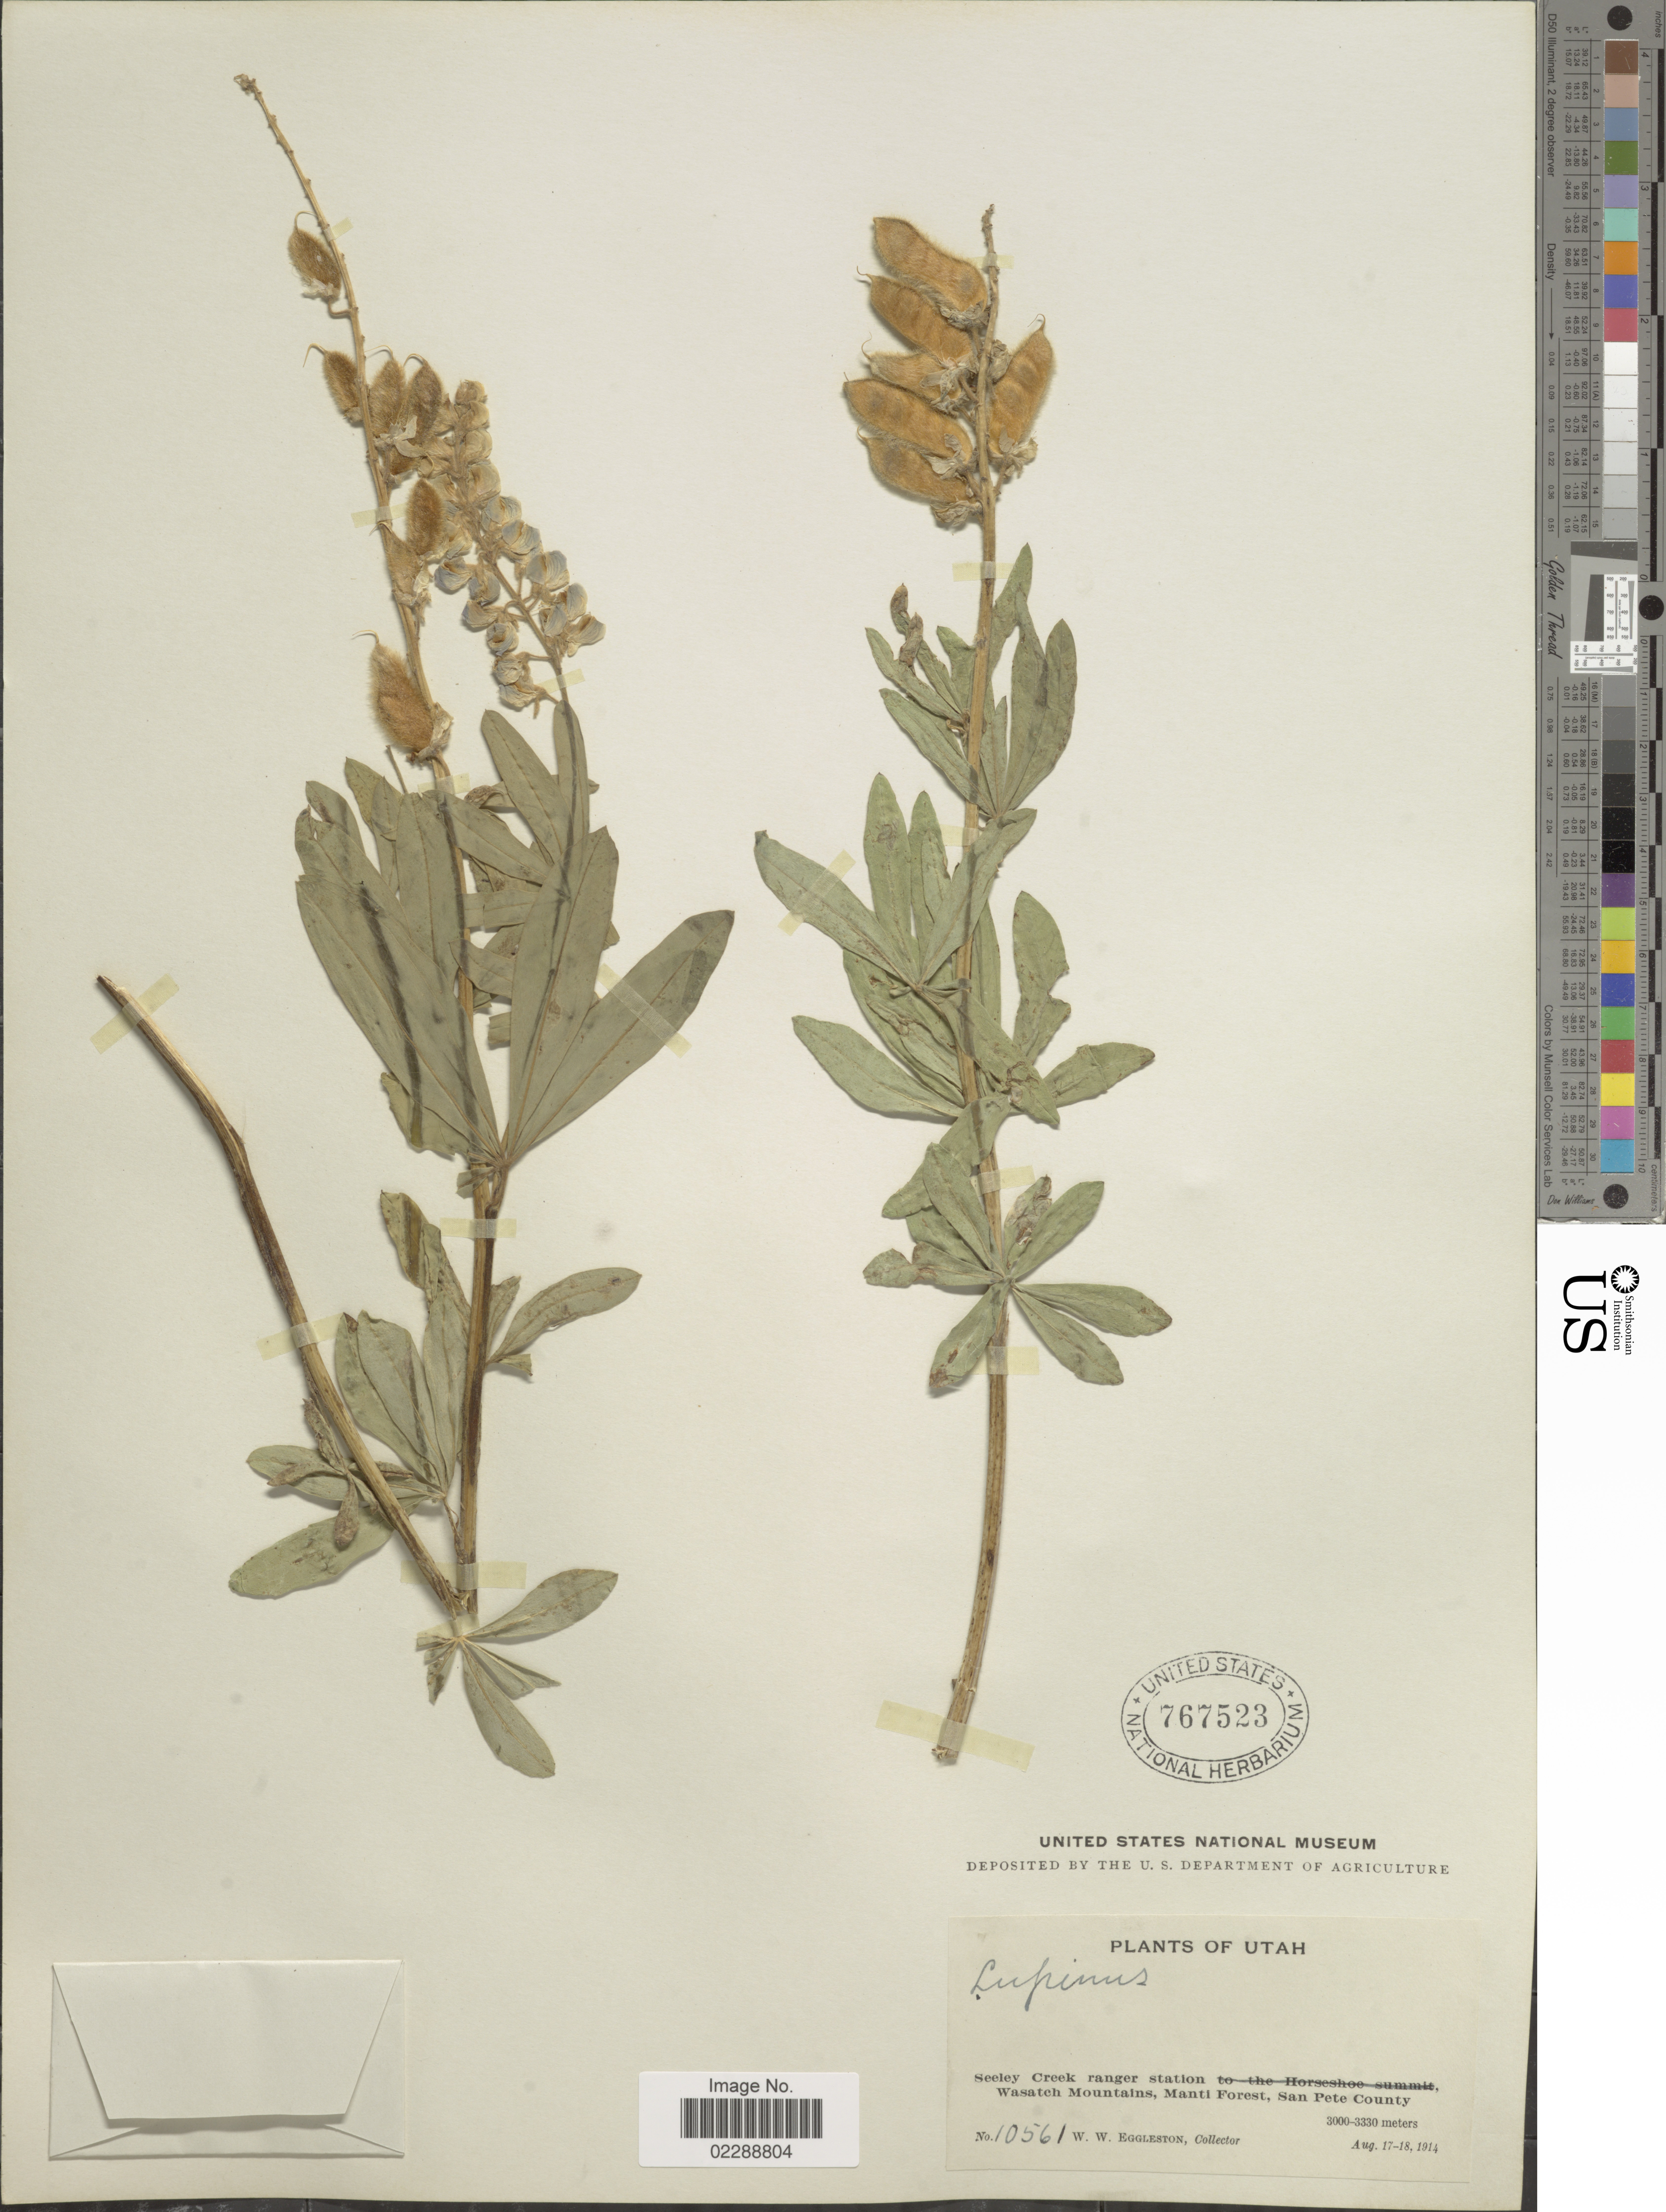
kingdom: Plantae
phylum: Tracheophyta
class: Magnoliopsida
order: Fabales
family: Fabaceae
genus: Lupinus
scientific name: Lupinus sp.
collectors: W. W. Eggleston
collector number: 10561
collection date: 1914-08-17/1914-08-18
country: United States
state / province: Utah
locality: Seeley Creek ranger station, Wasatch Mountains, Manti Forest, San Pete County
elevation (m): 3000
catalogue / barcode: US 767523